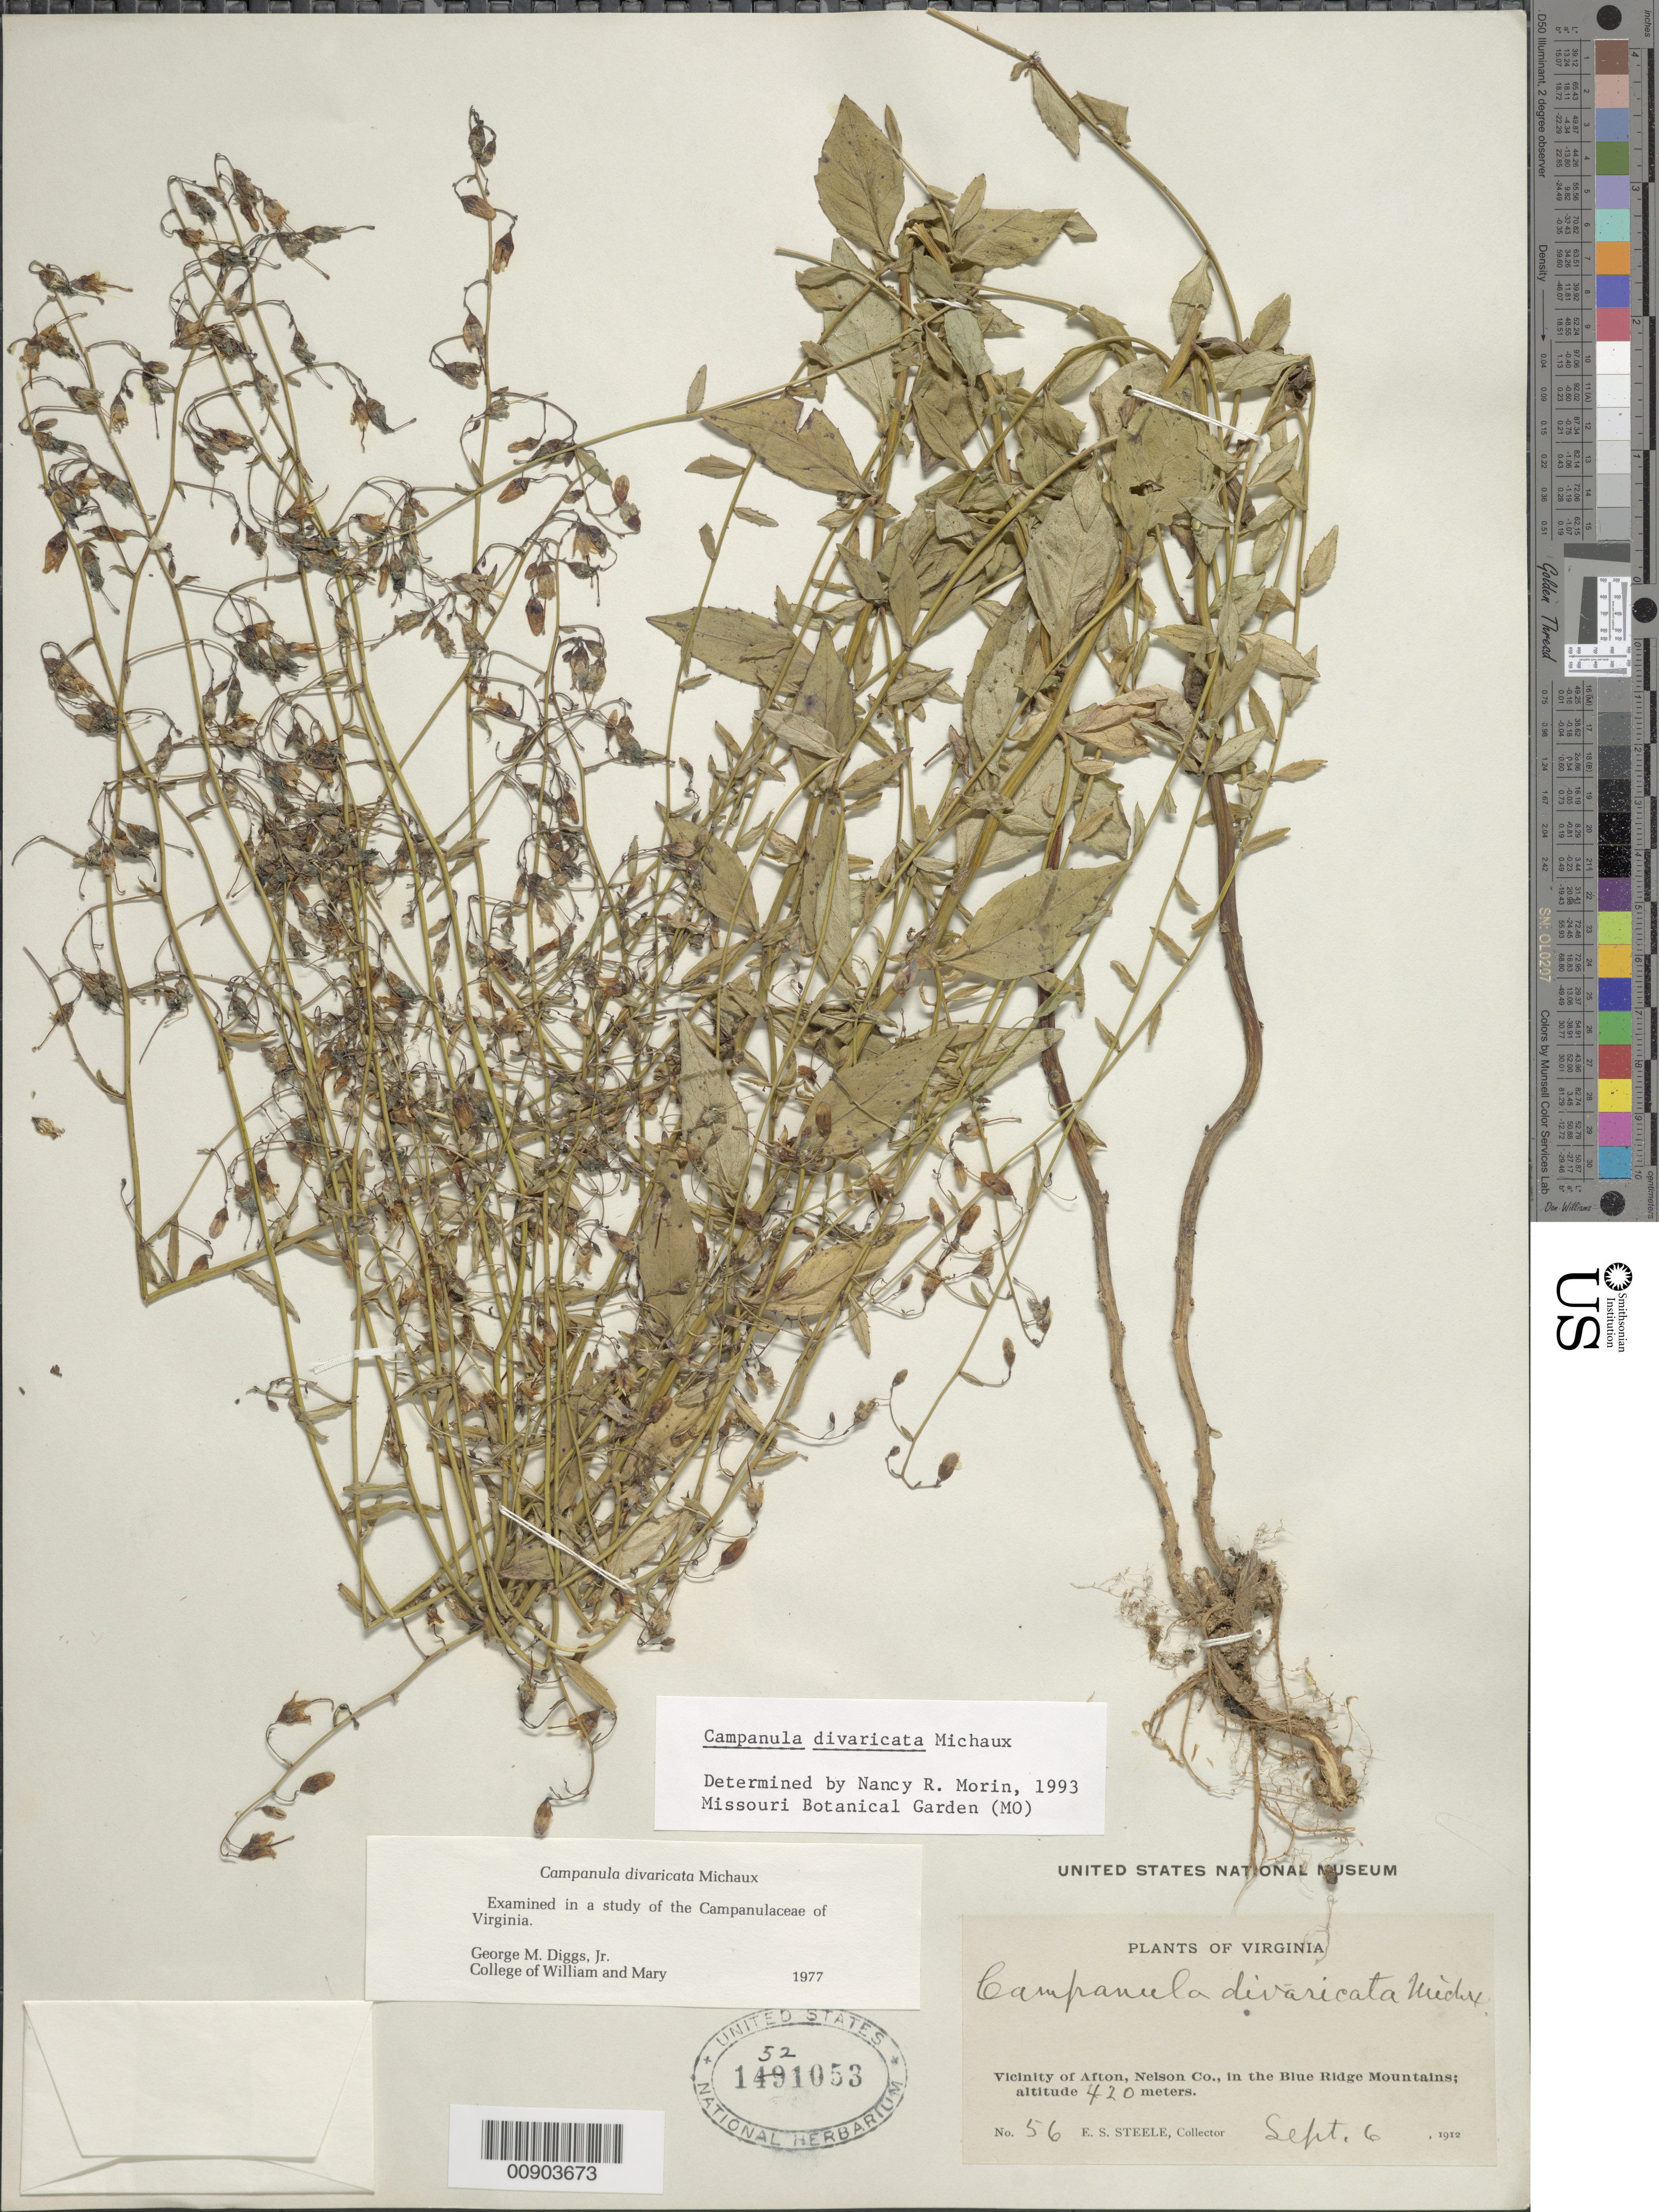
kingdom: Plantae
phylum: Tracheophyta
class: Magnoliopsida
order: Asterales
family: Campanulaceae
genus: Campanula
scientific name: Campanula divaricata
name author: Michx.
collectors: E. Steele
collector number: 56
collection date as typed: Sept. 6, 1912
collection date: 1912-09-06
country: United States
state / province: Virginia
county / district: Nelson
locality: Afton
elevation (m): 420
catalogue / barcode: US 1521053